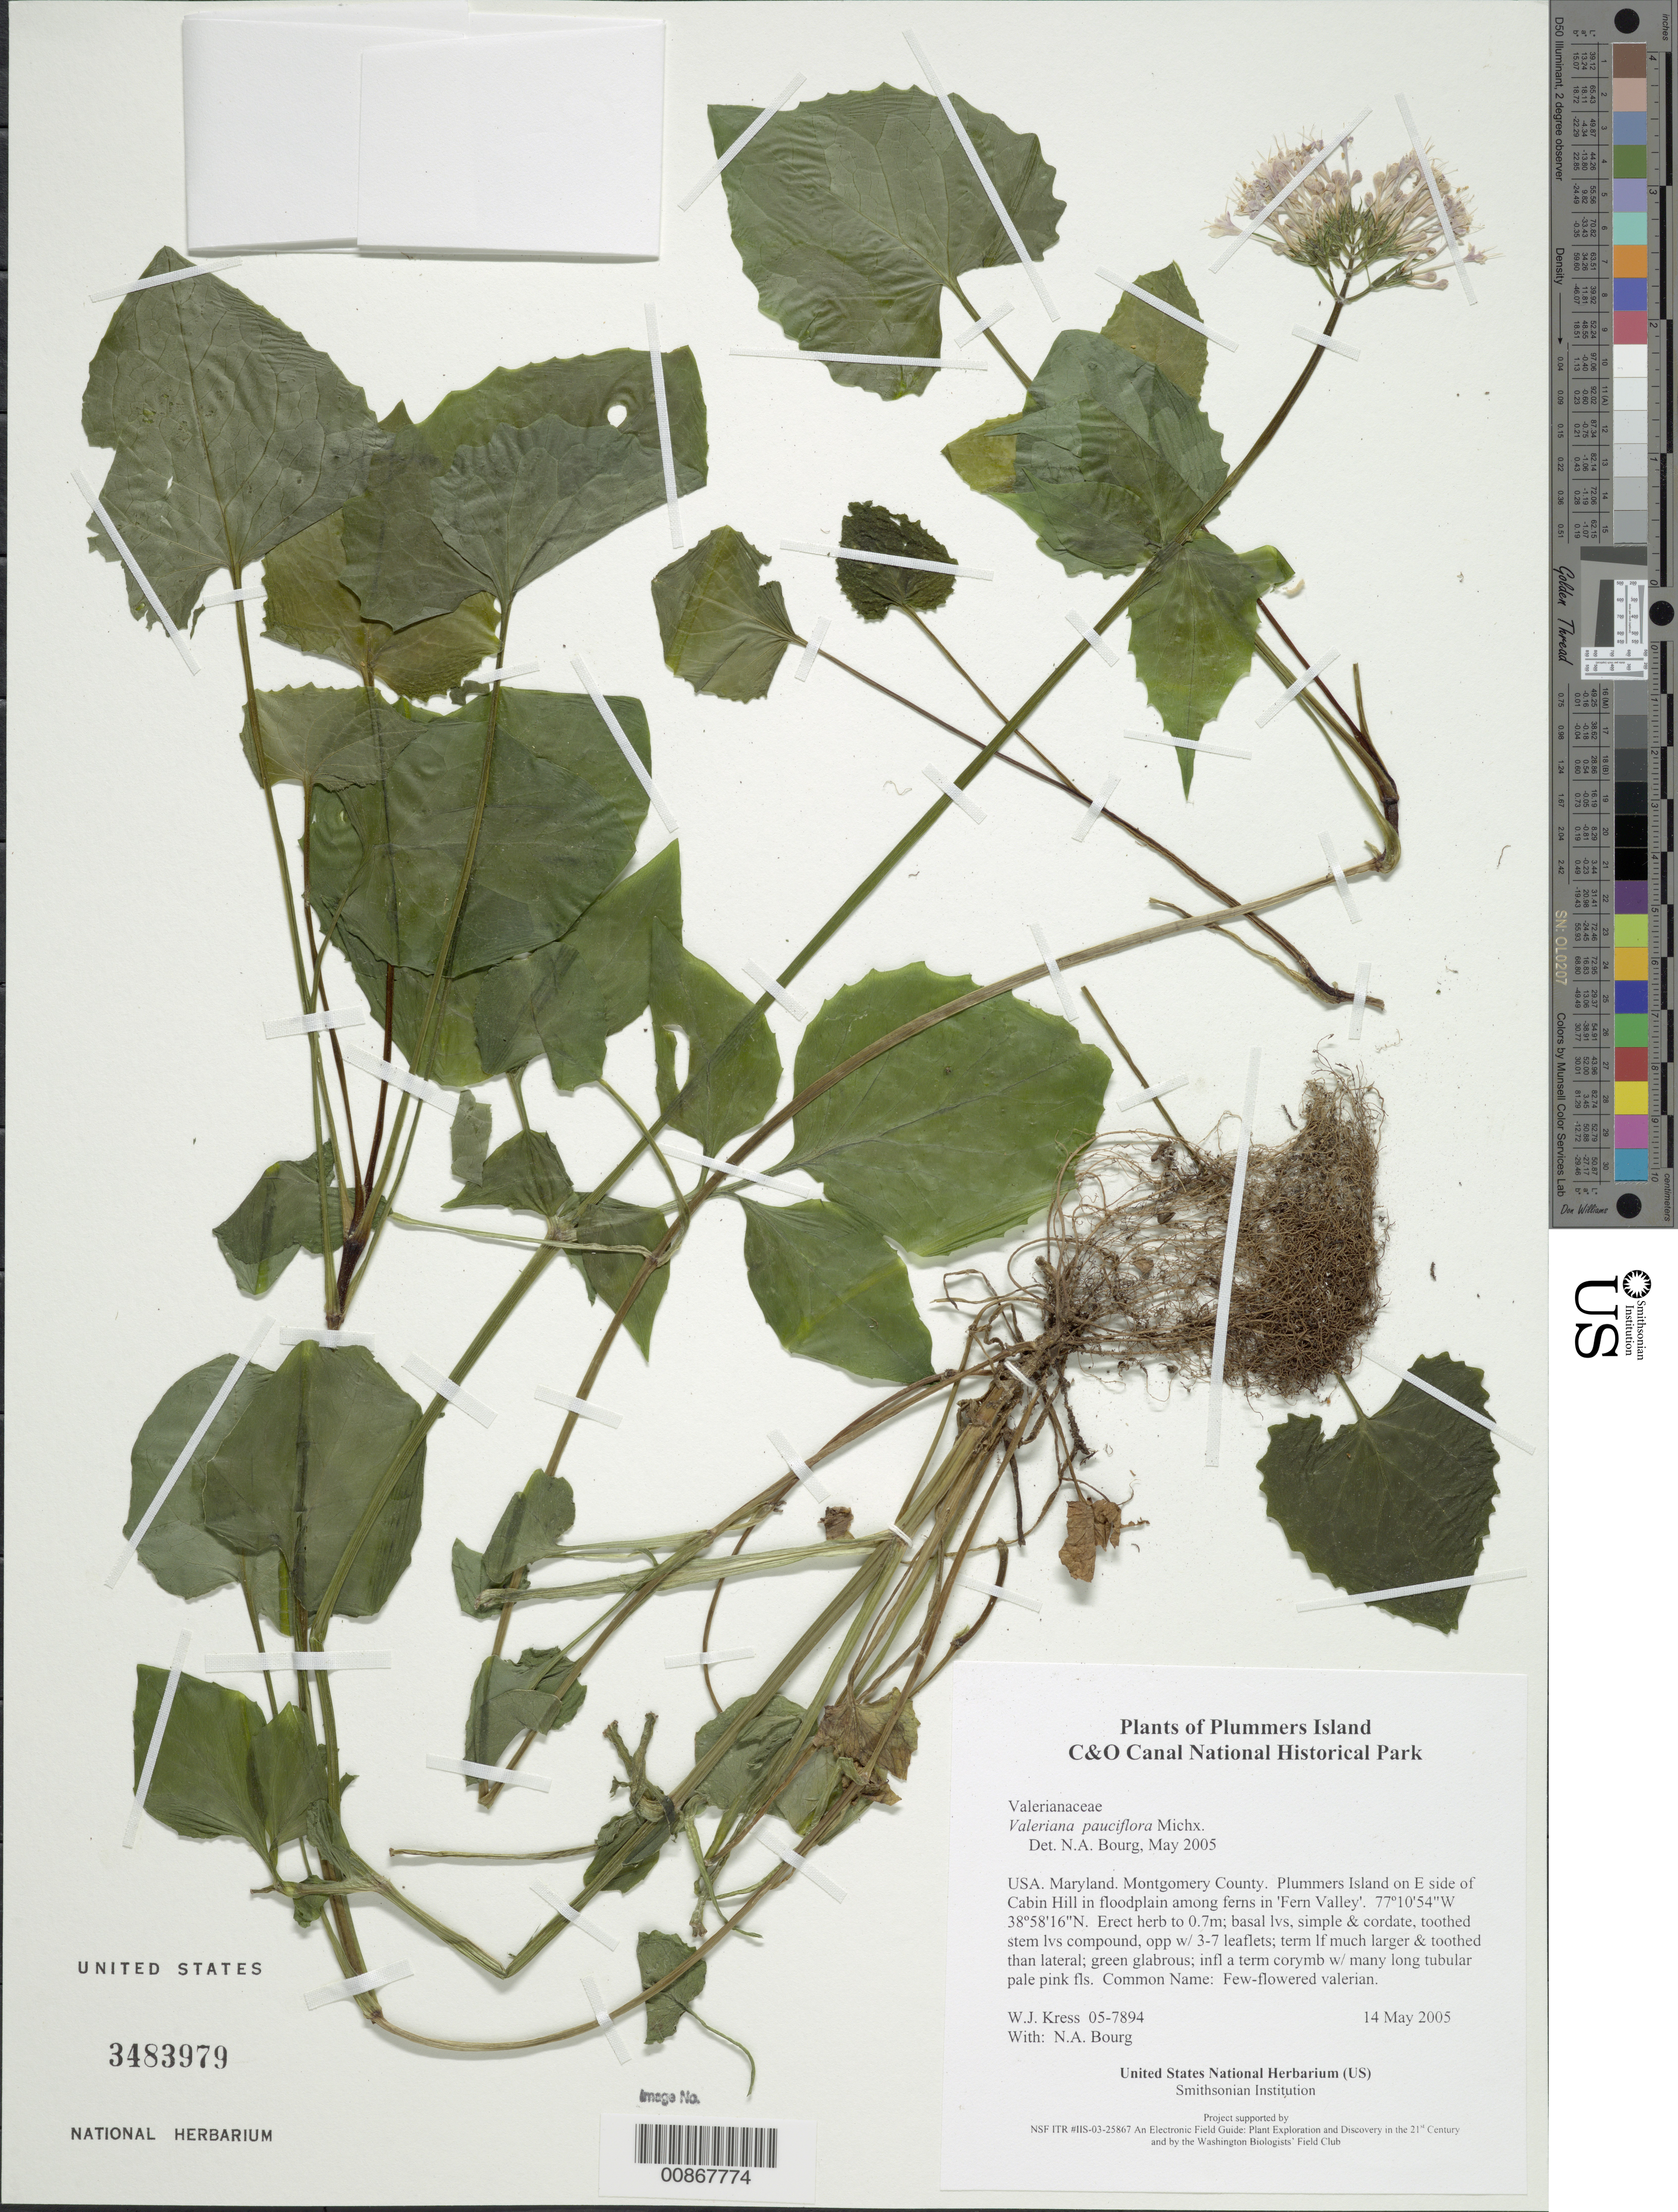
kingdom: Plantae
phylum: Tracheophyta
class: Magnoliopsida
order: Dipsacales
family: Caprifoliaceae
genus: Valeriana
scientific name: Valeriana pauciflora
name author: Michx.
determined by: Bourg, N. A.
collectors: W. J. Kress & N. A. Bourg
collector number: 05-7894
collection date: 2005-05-14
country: United States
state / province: Maryland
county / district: Montgomery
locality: Chesapeake and Ohio Canal National Historical Park, Plummers Island on E side of Cabin Hill in floodplain among ferns in 'Fern Valley'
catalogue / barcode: US 3483979